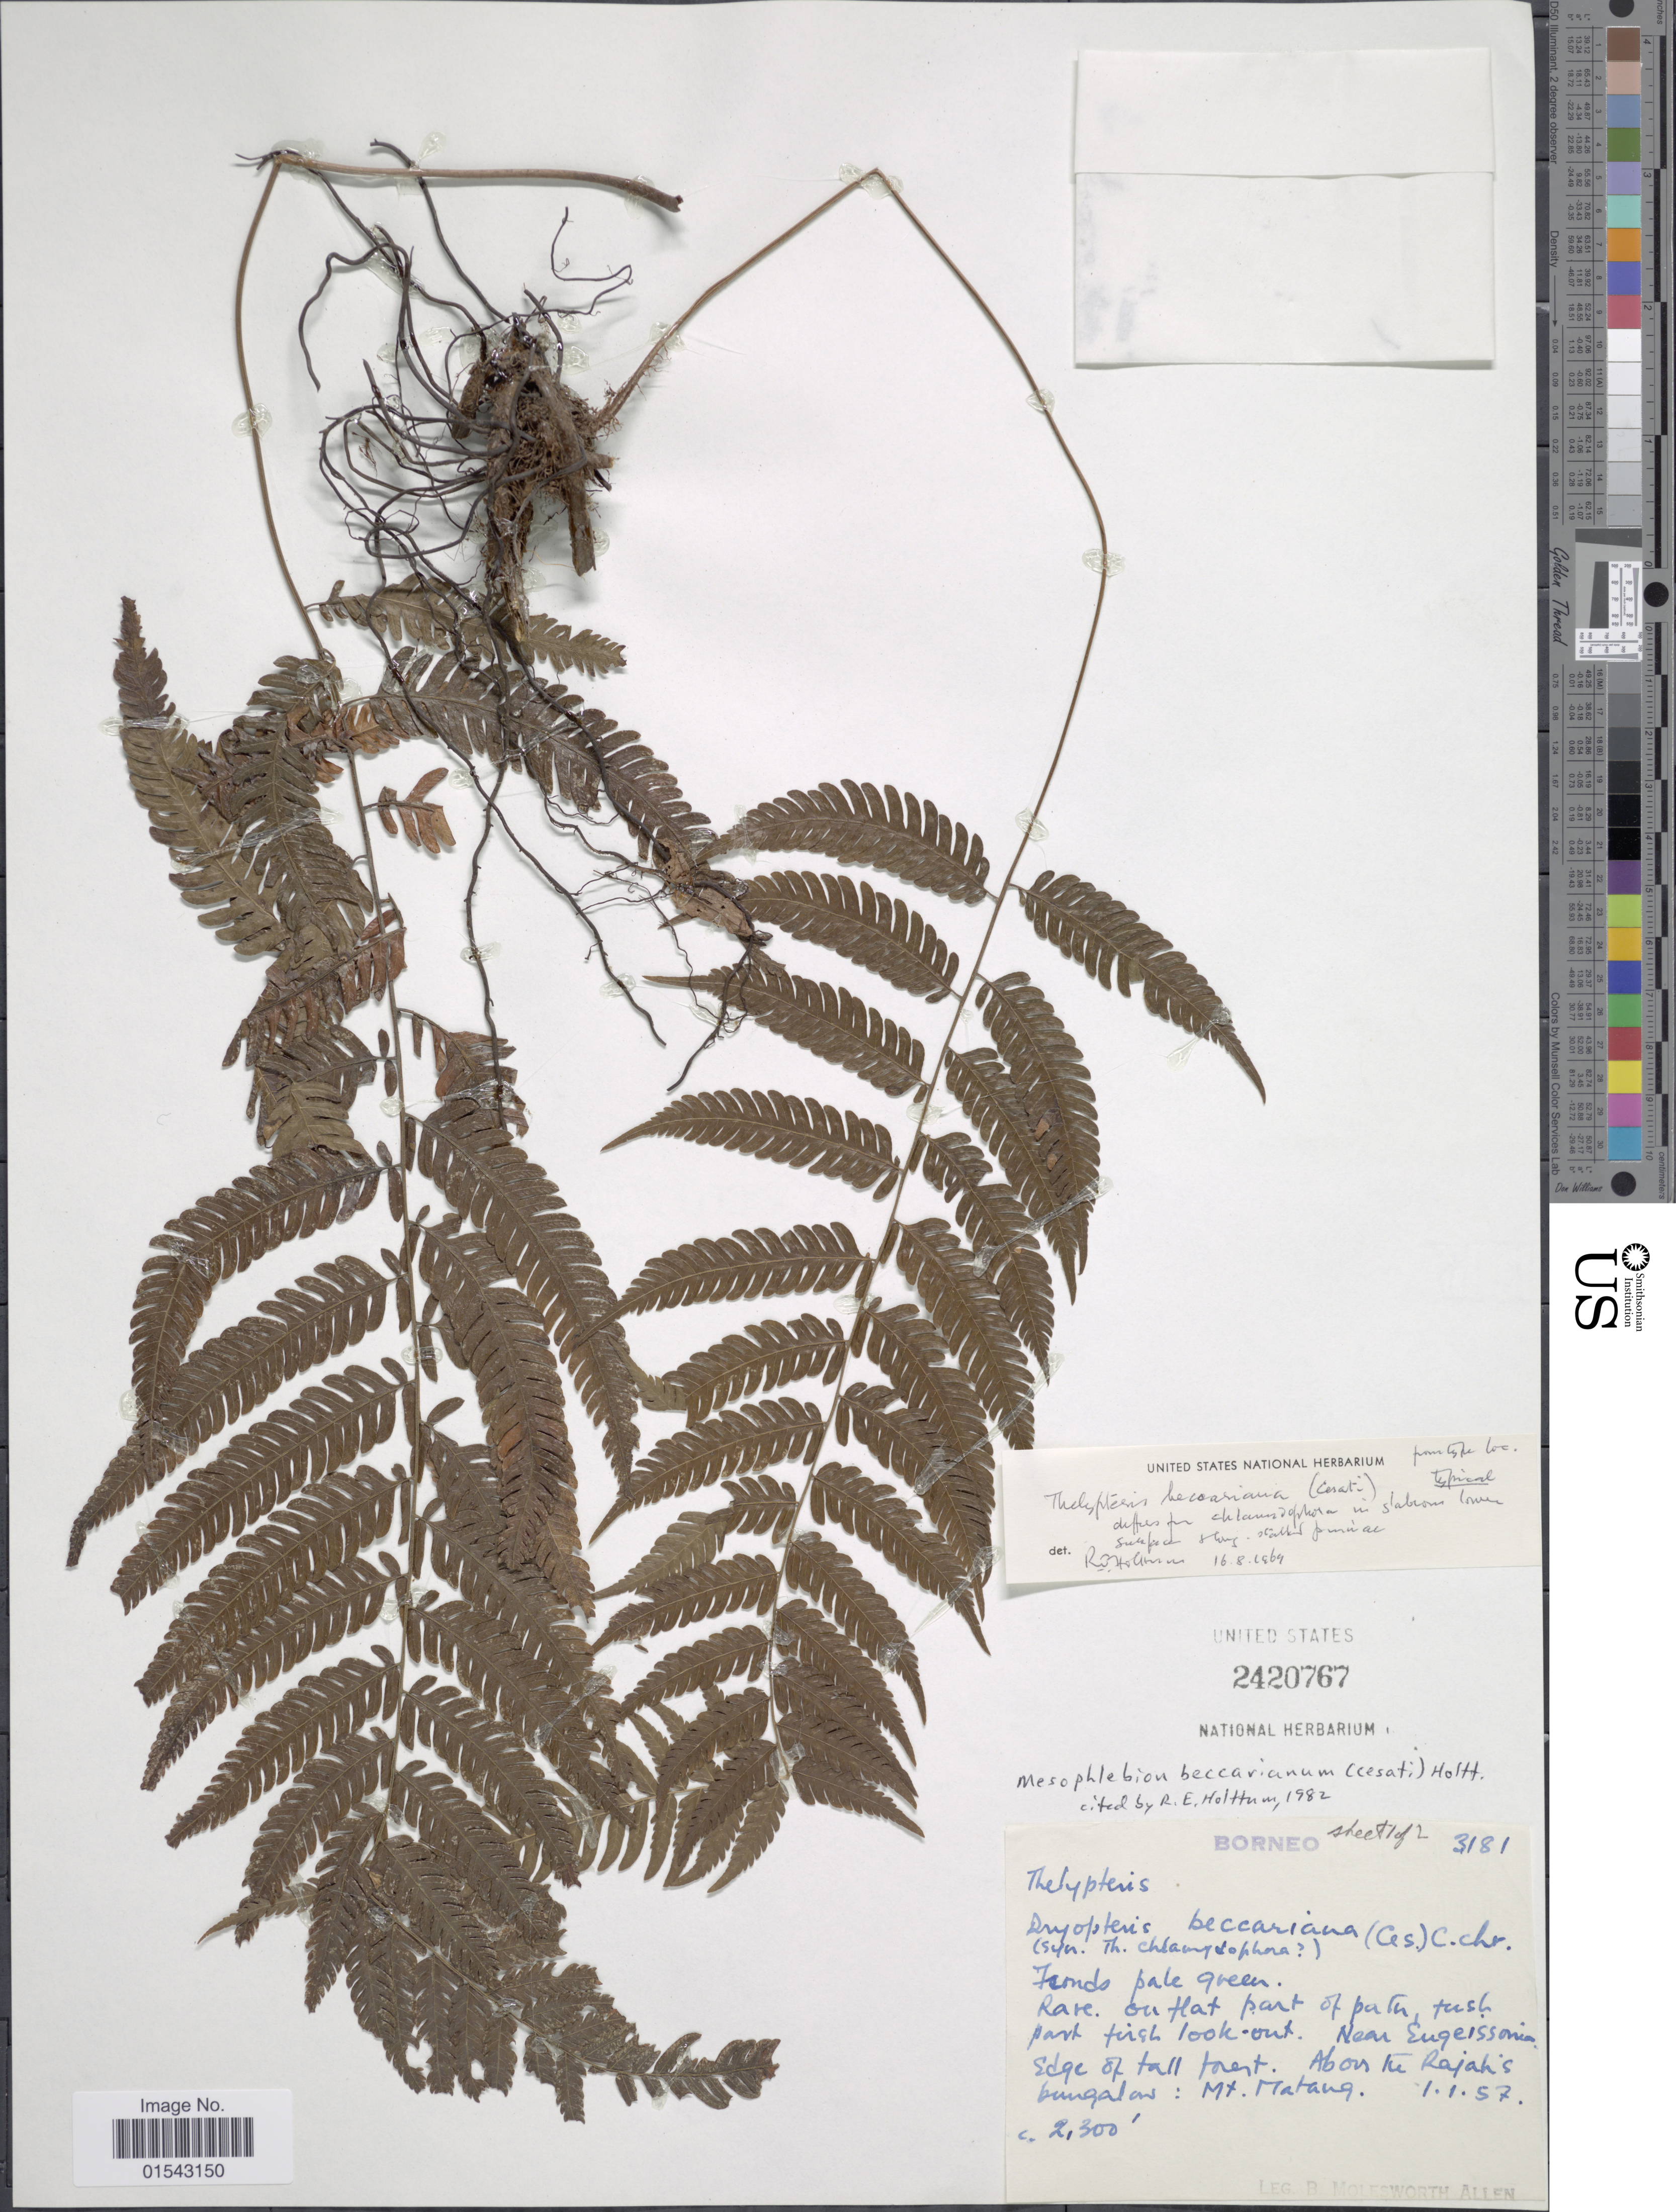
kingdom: Plantae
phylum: Tracheophyta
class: Polypodiopsida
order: Polypodiales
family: Thelypteridaceae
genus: Mesophlebion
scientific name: Mesophlebion beccarianum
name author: (Ces.) Holttum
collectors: B. E. G. Molesworth-Allen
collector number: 3181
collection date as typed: Transcribed d/m/y: 1/1/57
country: Malaysia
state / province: Sarawak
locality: Near Eugeissonia edge of tall forest, above the Rajah's bungalow: Mt. Matang, Borneo.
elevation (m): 701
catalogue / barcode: US 2420767